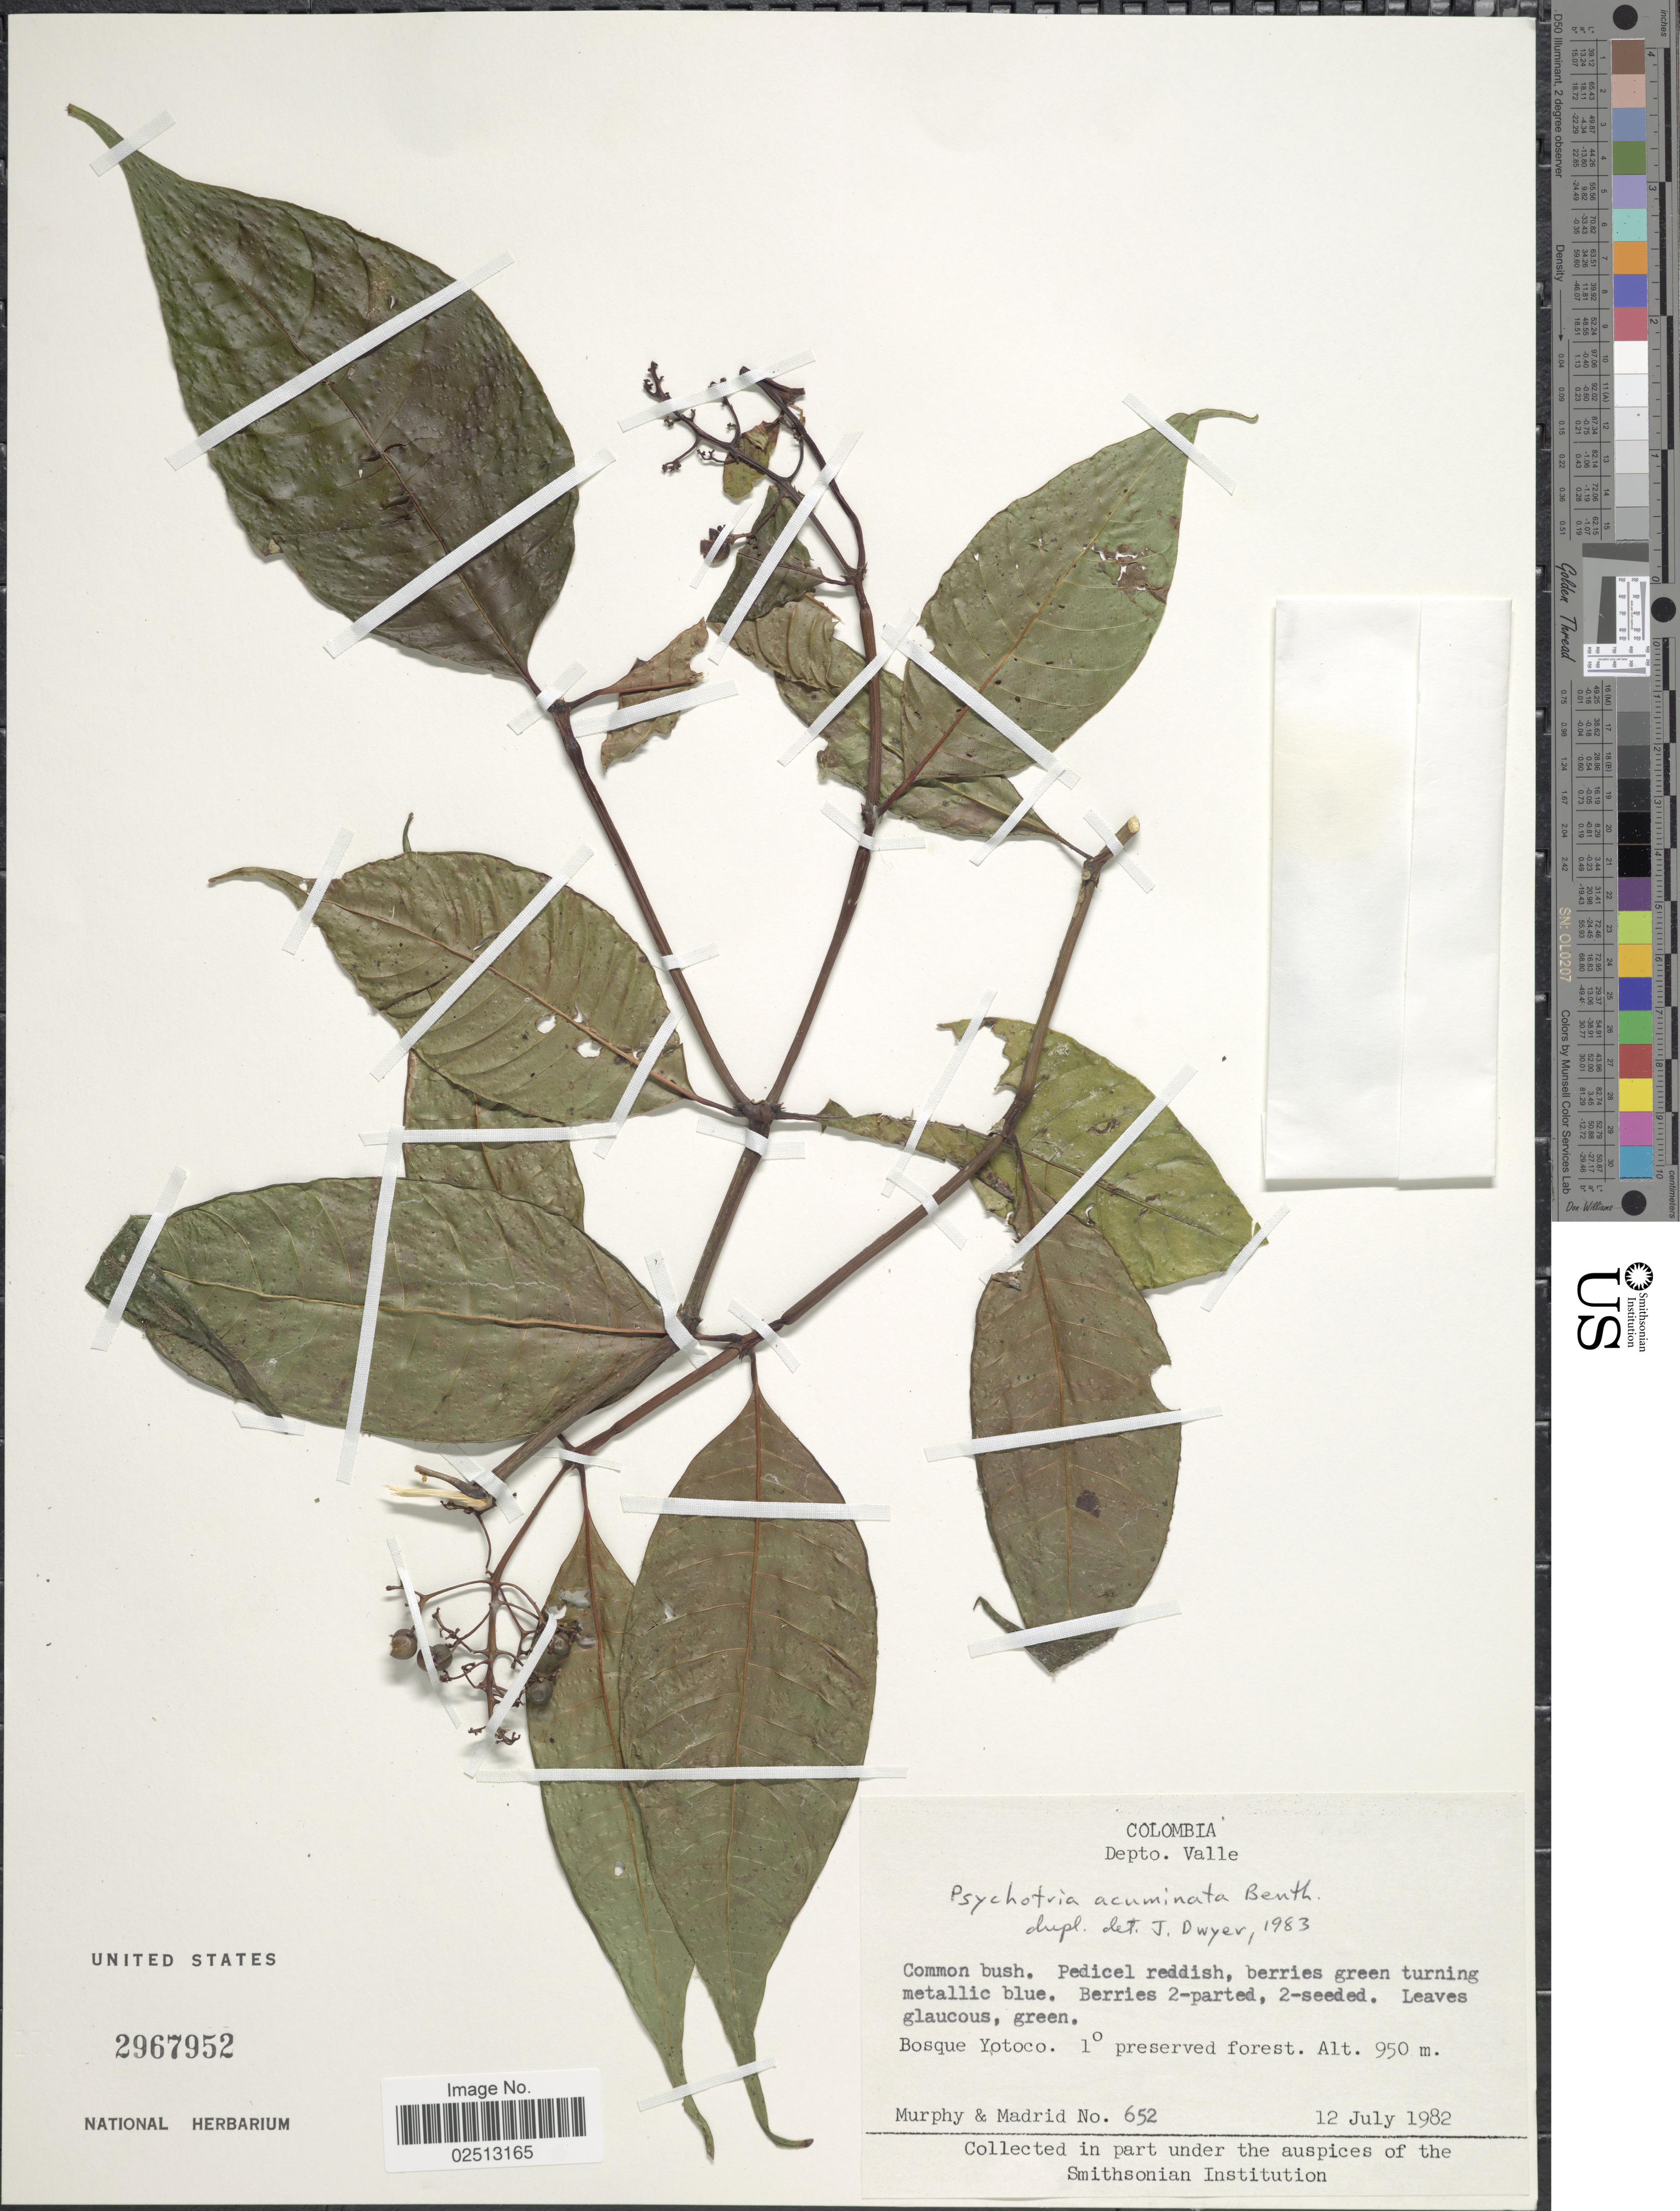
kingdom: Plantae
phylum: Tracheophyta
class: Magnoliopsida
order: Gentianales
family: Rubiaceae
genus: Psychotria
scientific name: Psychotria acuminata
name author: Benth.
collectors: -. Murphy & -. Madrid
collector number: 652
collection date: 1982-07-12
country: Colombia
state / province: Valle del Cauca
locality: Colombia, Depto. Valle. Bosque Yotoco.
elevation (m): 950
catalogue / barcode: US 2967952